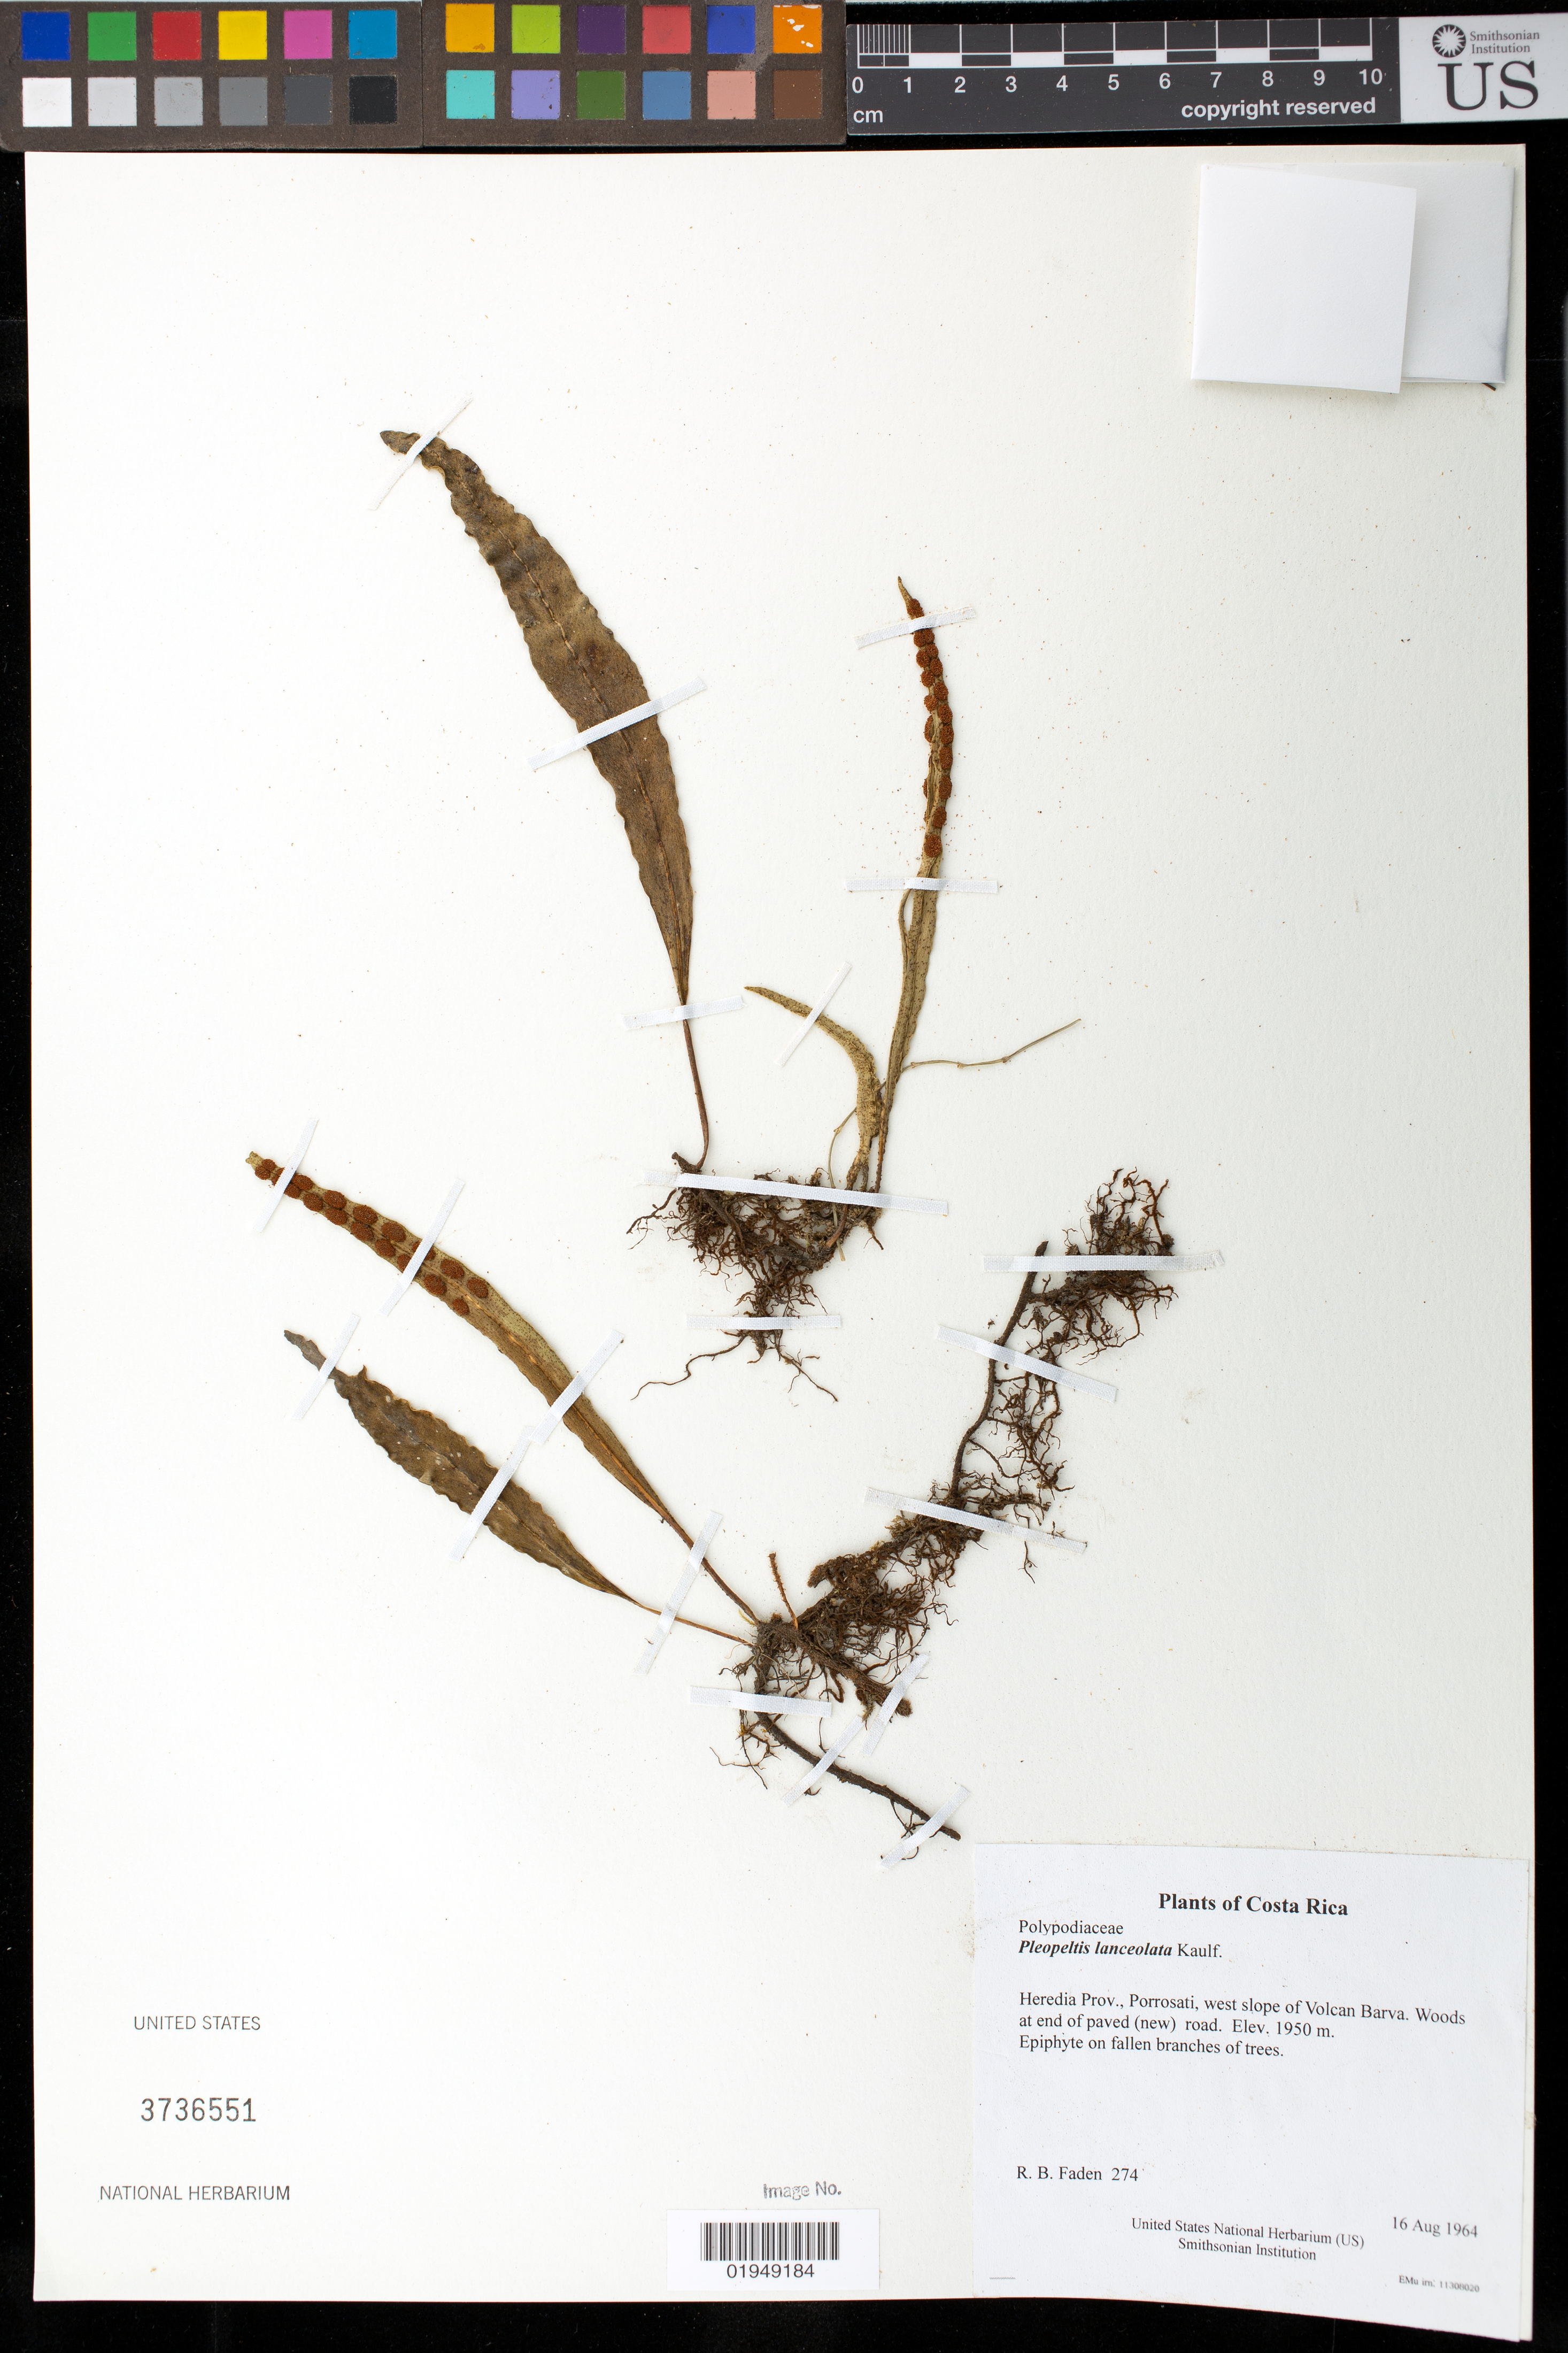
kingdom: Plantae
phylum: Tracheophyta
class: Polypodiopsida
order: Polypodiales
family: Polypodiaceae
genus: Pleopeltis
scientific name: Pleopeltis lanceolata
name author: Kaulf.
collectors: R. B. Faden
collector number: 274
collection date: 1964-08-16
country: Costa Rica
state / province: Heredia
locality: Porrosati, west slope of Volcan Barva. Woods at end of paved (new) road.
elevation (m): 1950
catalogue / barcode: US 3736551